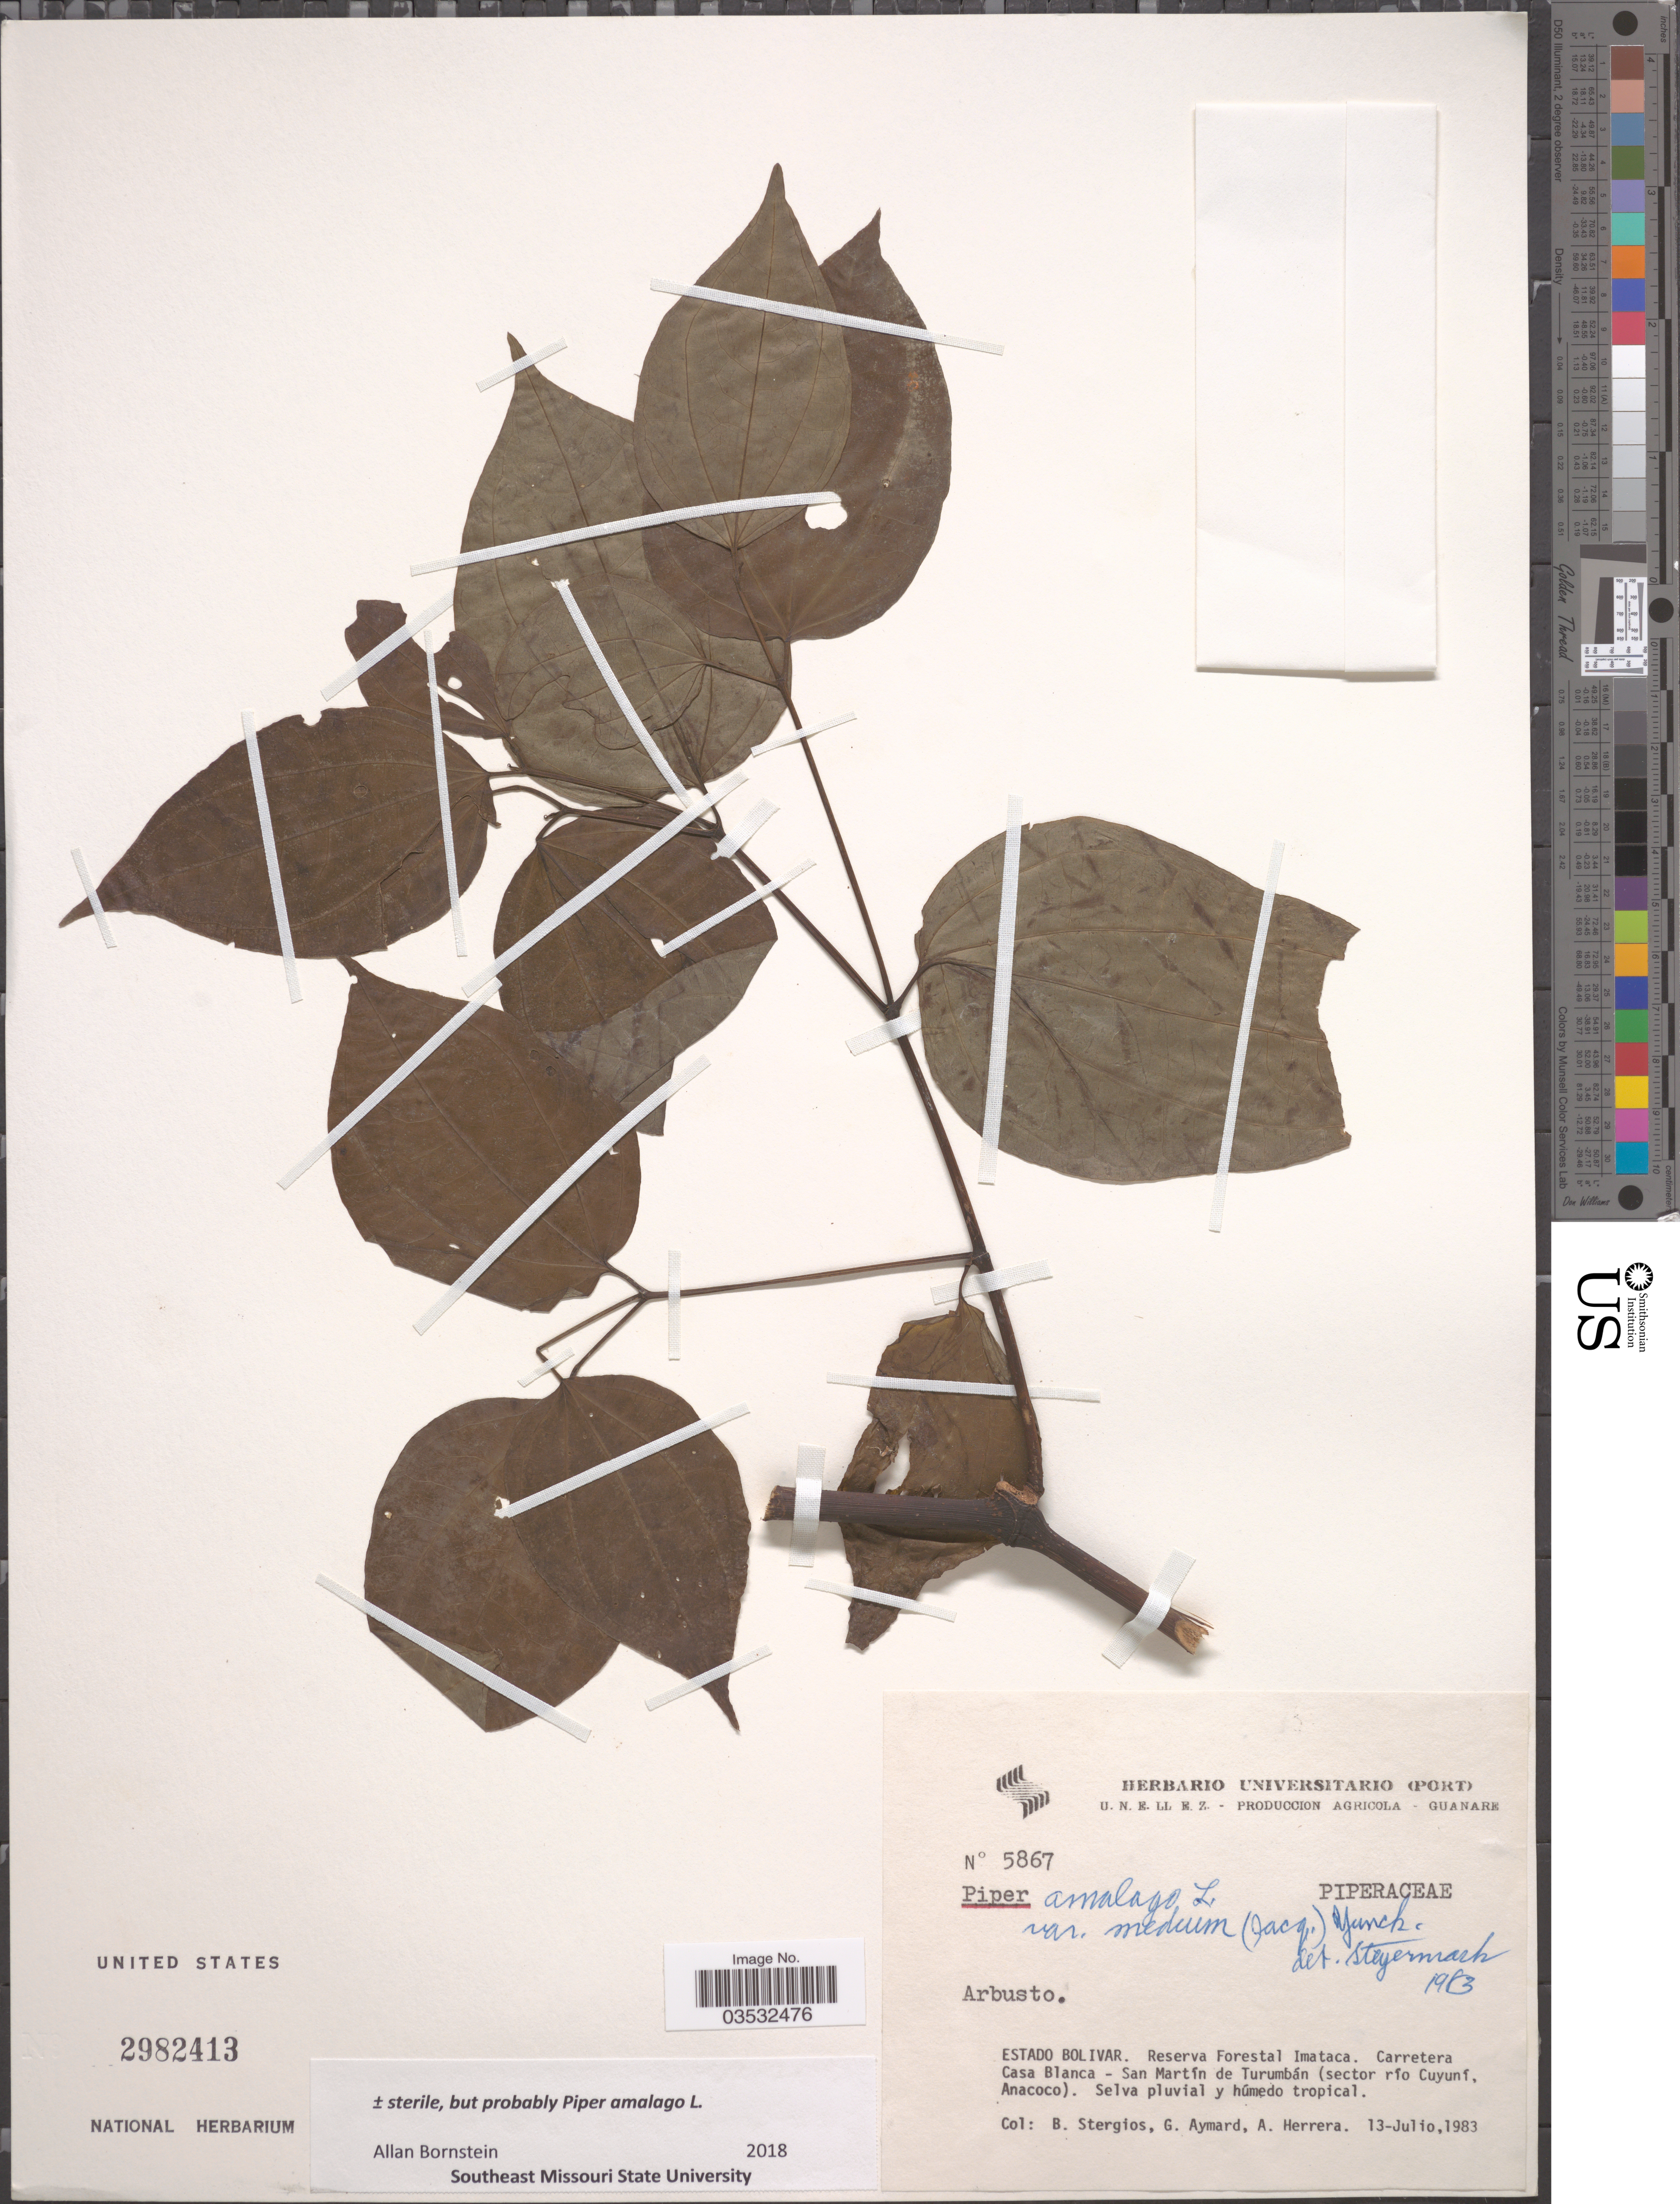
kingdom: Plantae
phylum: Tracheophyta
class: Magnoliopsida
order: Piperales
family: Piperaceae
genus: Piper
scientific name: Piper amalago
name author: L.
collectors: B. G. Stergios, G. A. Aymard & A. Herrera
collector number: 5867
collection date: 1983-07-13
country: Venezuela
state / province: Bolivar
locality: Reserva Forestal Imataca. Carretera Casa Blanca - San Martín de Turumbán (sector río Cuyuní, Anacoco).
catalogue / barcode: US 2982413